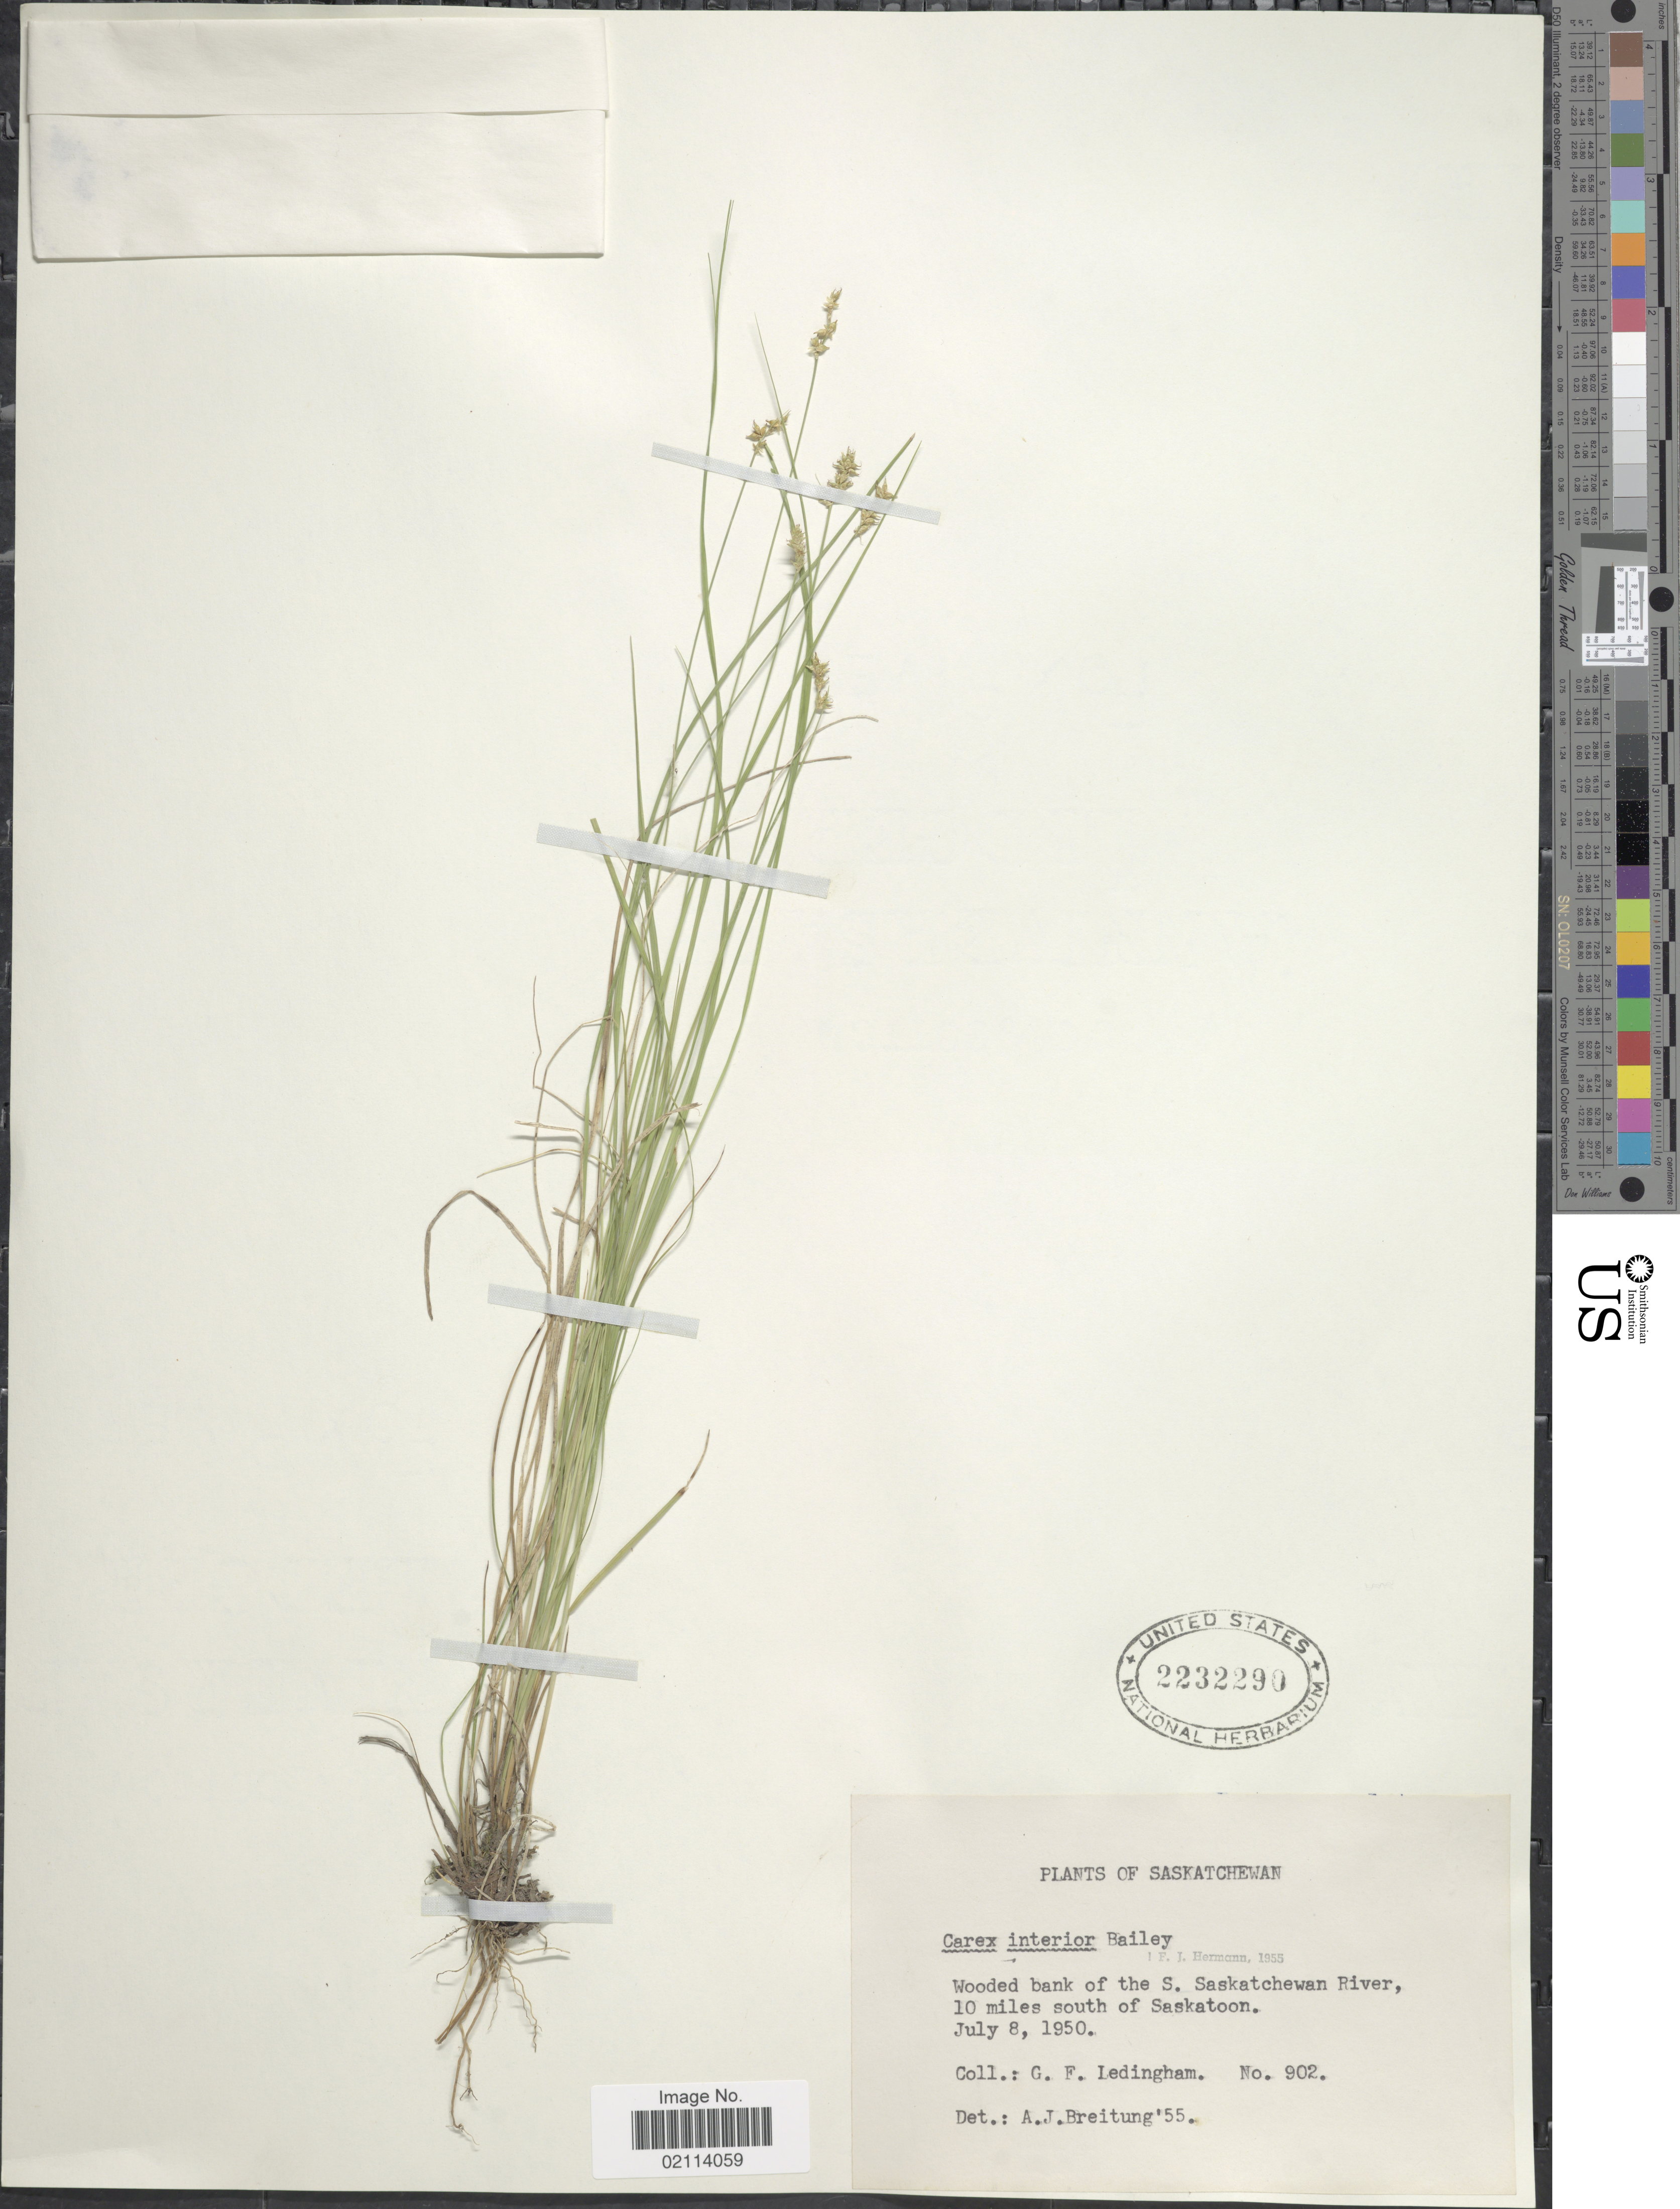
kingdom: Plantae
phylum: Tracheophyta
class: Liliopsida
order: Poales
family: Cyperaceae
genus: Carex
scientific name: Carex interior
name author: L.H. Bailey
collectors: G. Ledingham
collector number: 902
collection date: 1950-07-08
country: Canada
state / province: Saskatchewan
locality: Wooded bank of the S. Saskatchewan River, 10 miles south of Saskatoon.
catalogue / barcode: US 2232290